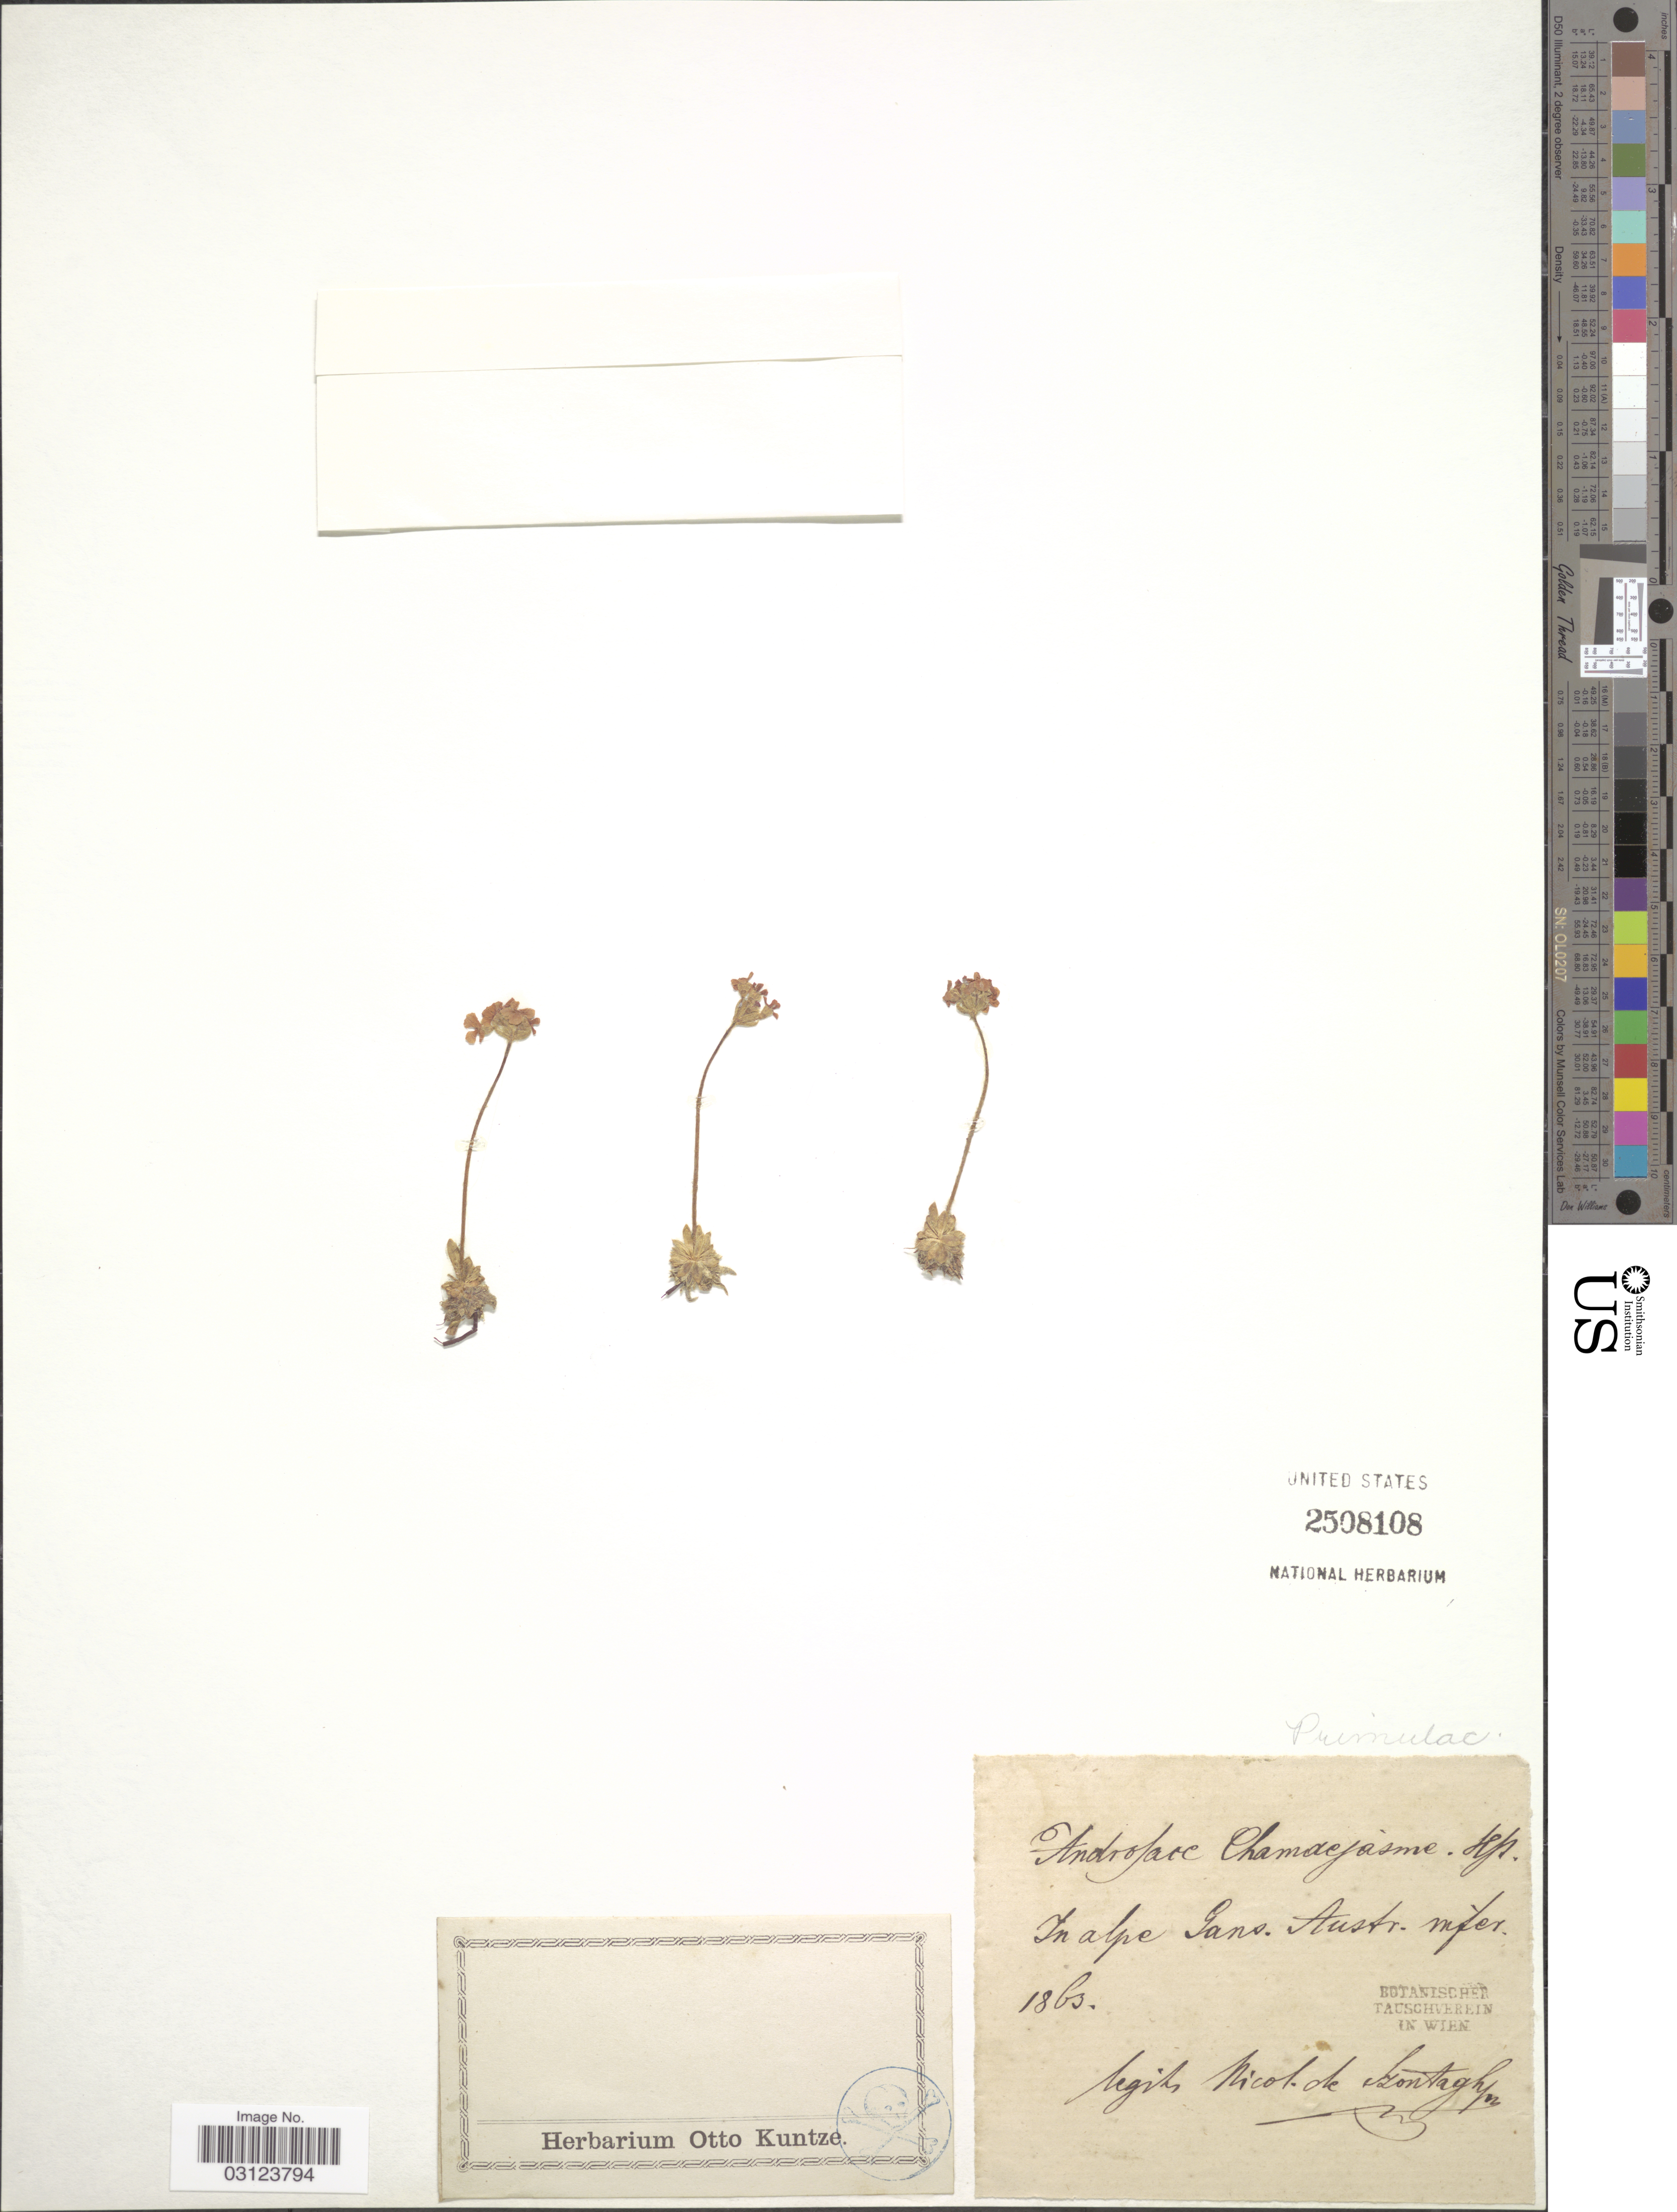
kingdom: Plantae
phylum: Tracheophyta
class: Magnoliopsida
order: Ericales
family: Primulaceae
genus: Androsace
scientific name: Androsace chamaejasme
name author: Wulfen ex Host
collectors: N. De Szontagh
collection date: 1863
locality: In alpe Pans. Austr. Infer.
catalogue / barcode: US 2508108